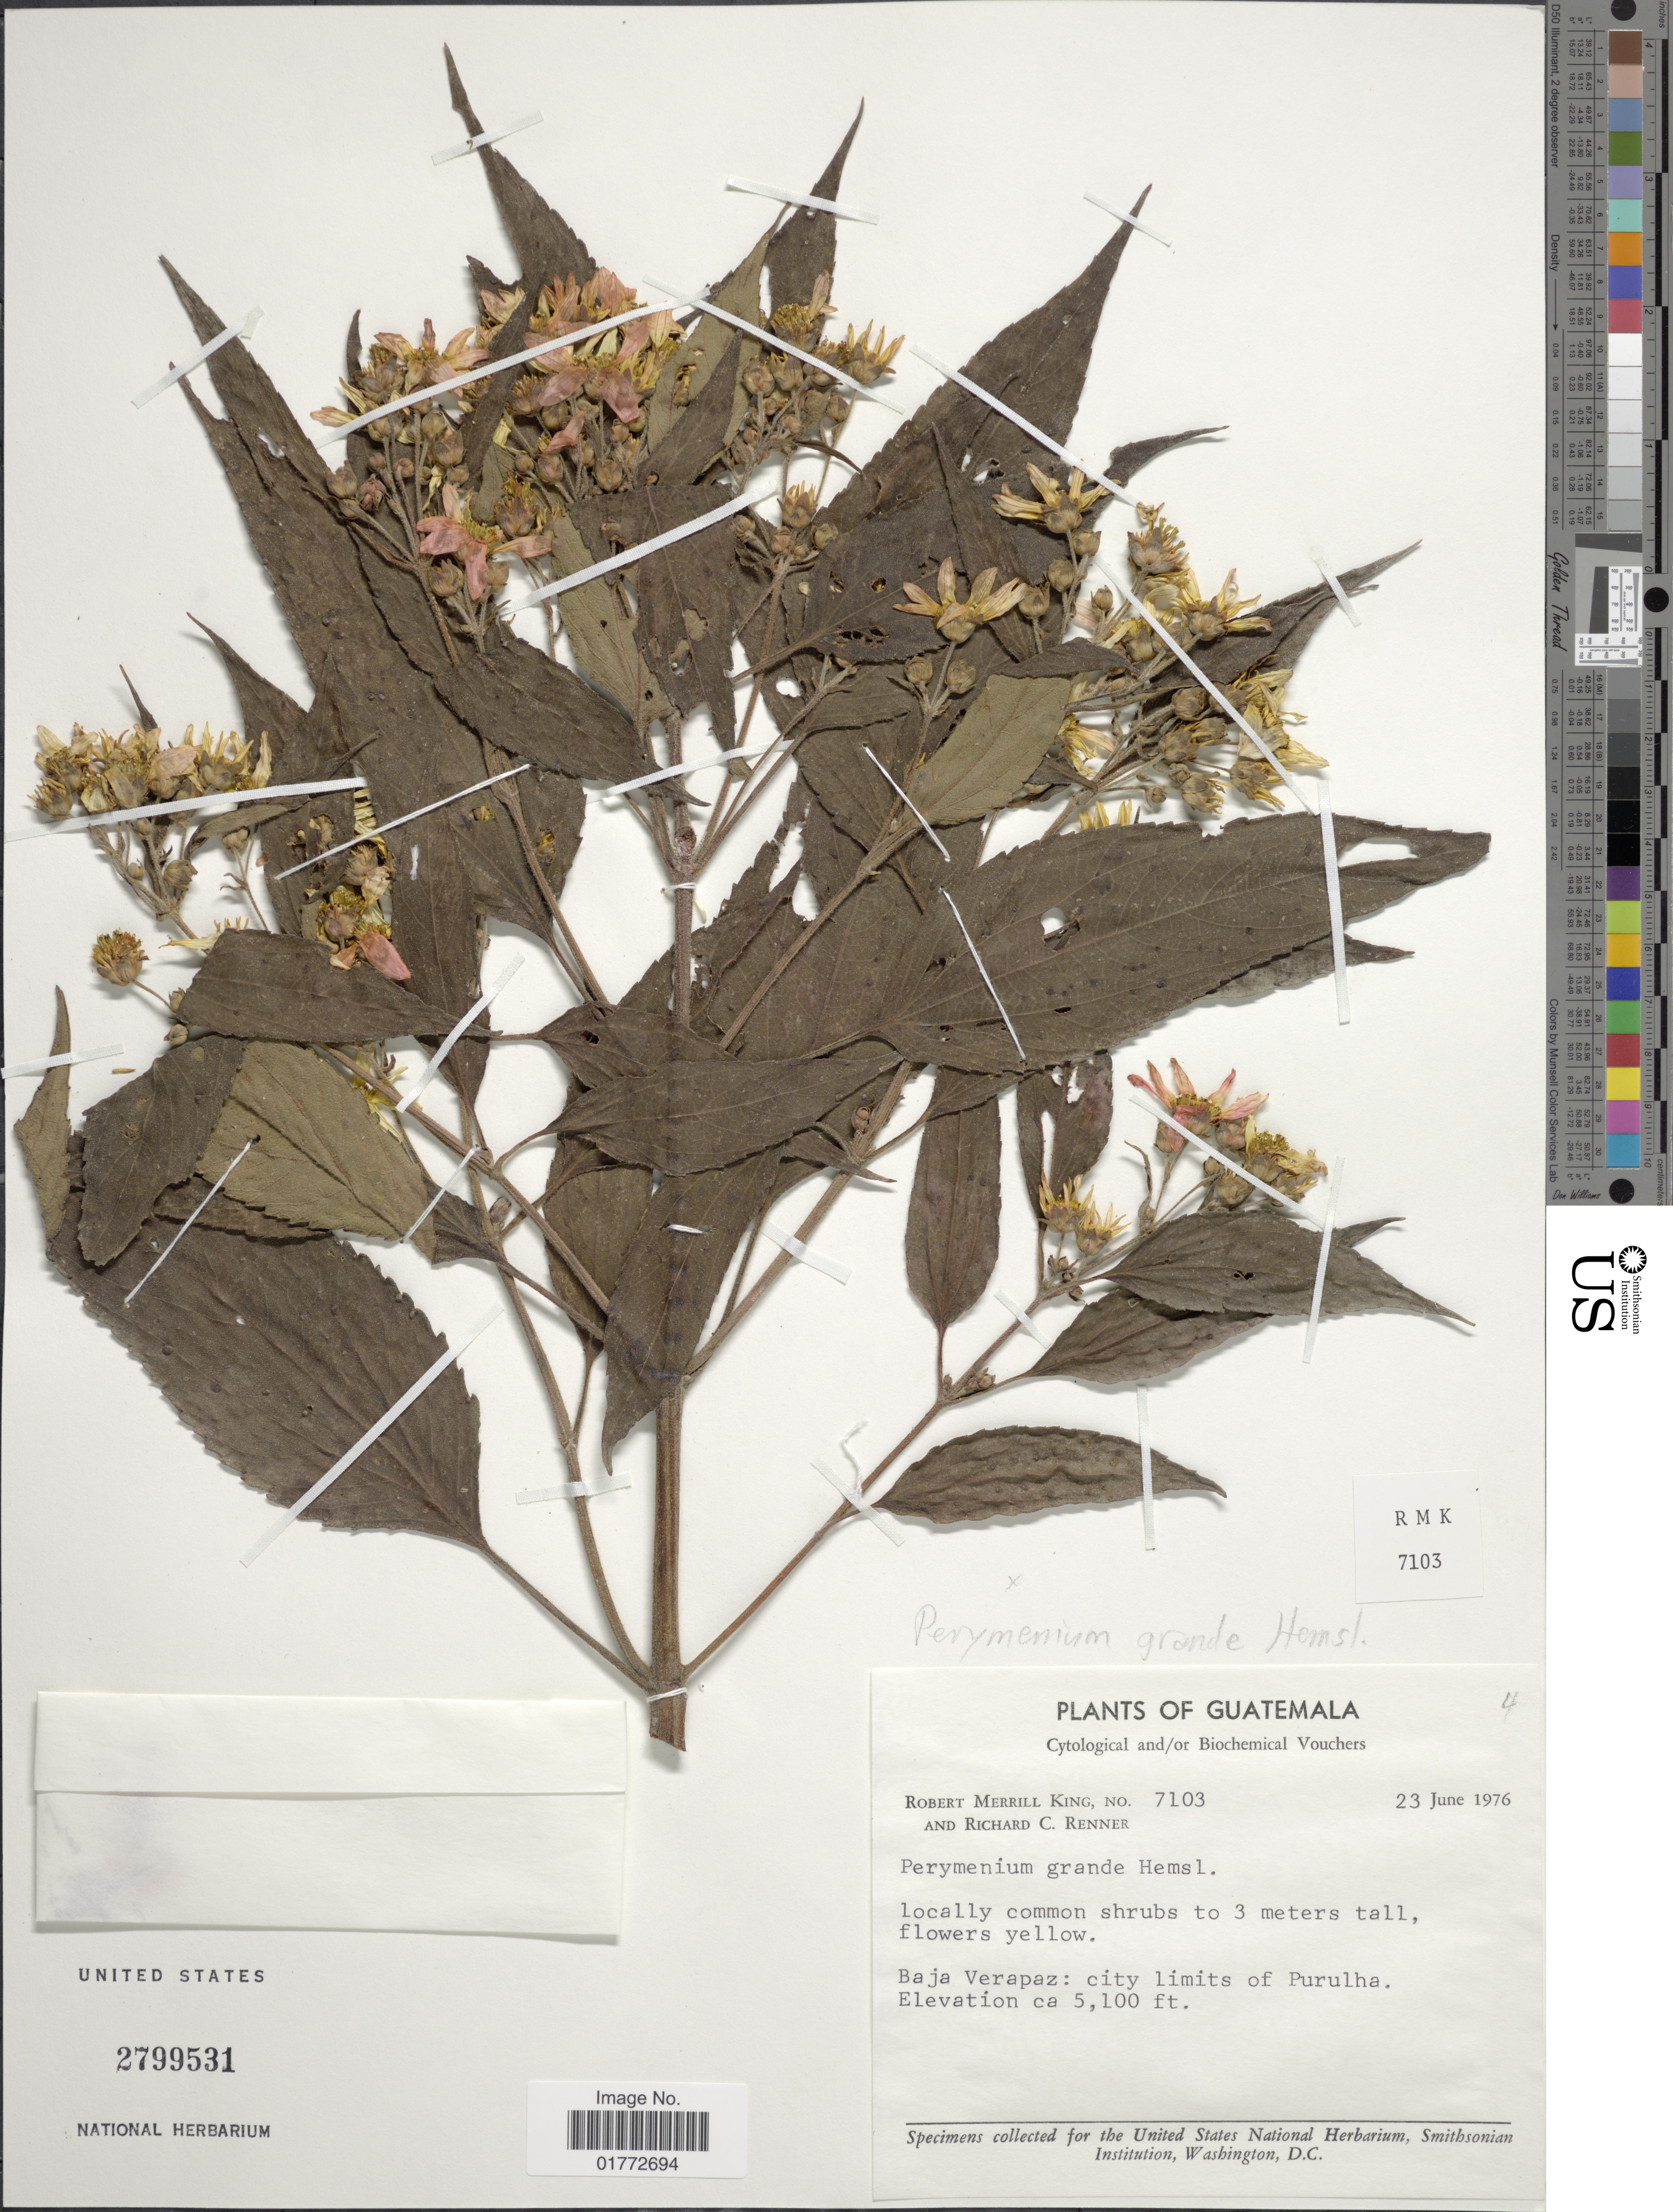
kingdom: Plantae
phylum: Tracheophyta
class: Magnoliopsida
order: Asterales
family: Asteraceae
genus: Perymenium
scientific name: Perymenium grande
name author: Hemsl.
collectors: R. M. King & R. C. Renner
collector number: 7103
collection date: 1976-06-23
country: Guatemala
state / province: Baja Verapaz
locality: City limits of Purulha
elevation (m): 1554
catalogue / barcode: US 2799531